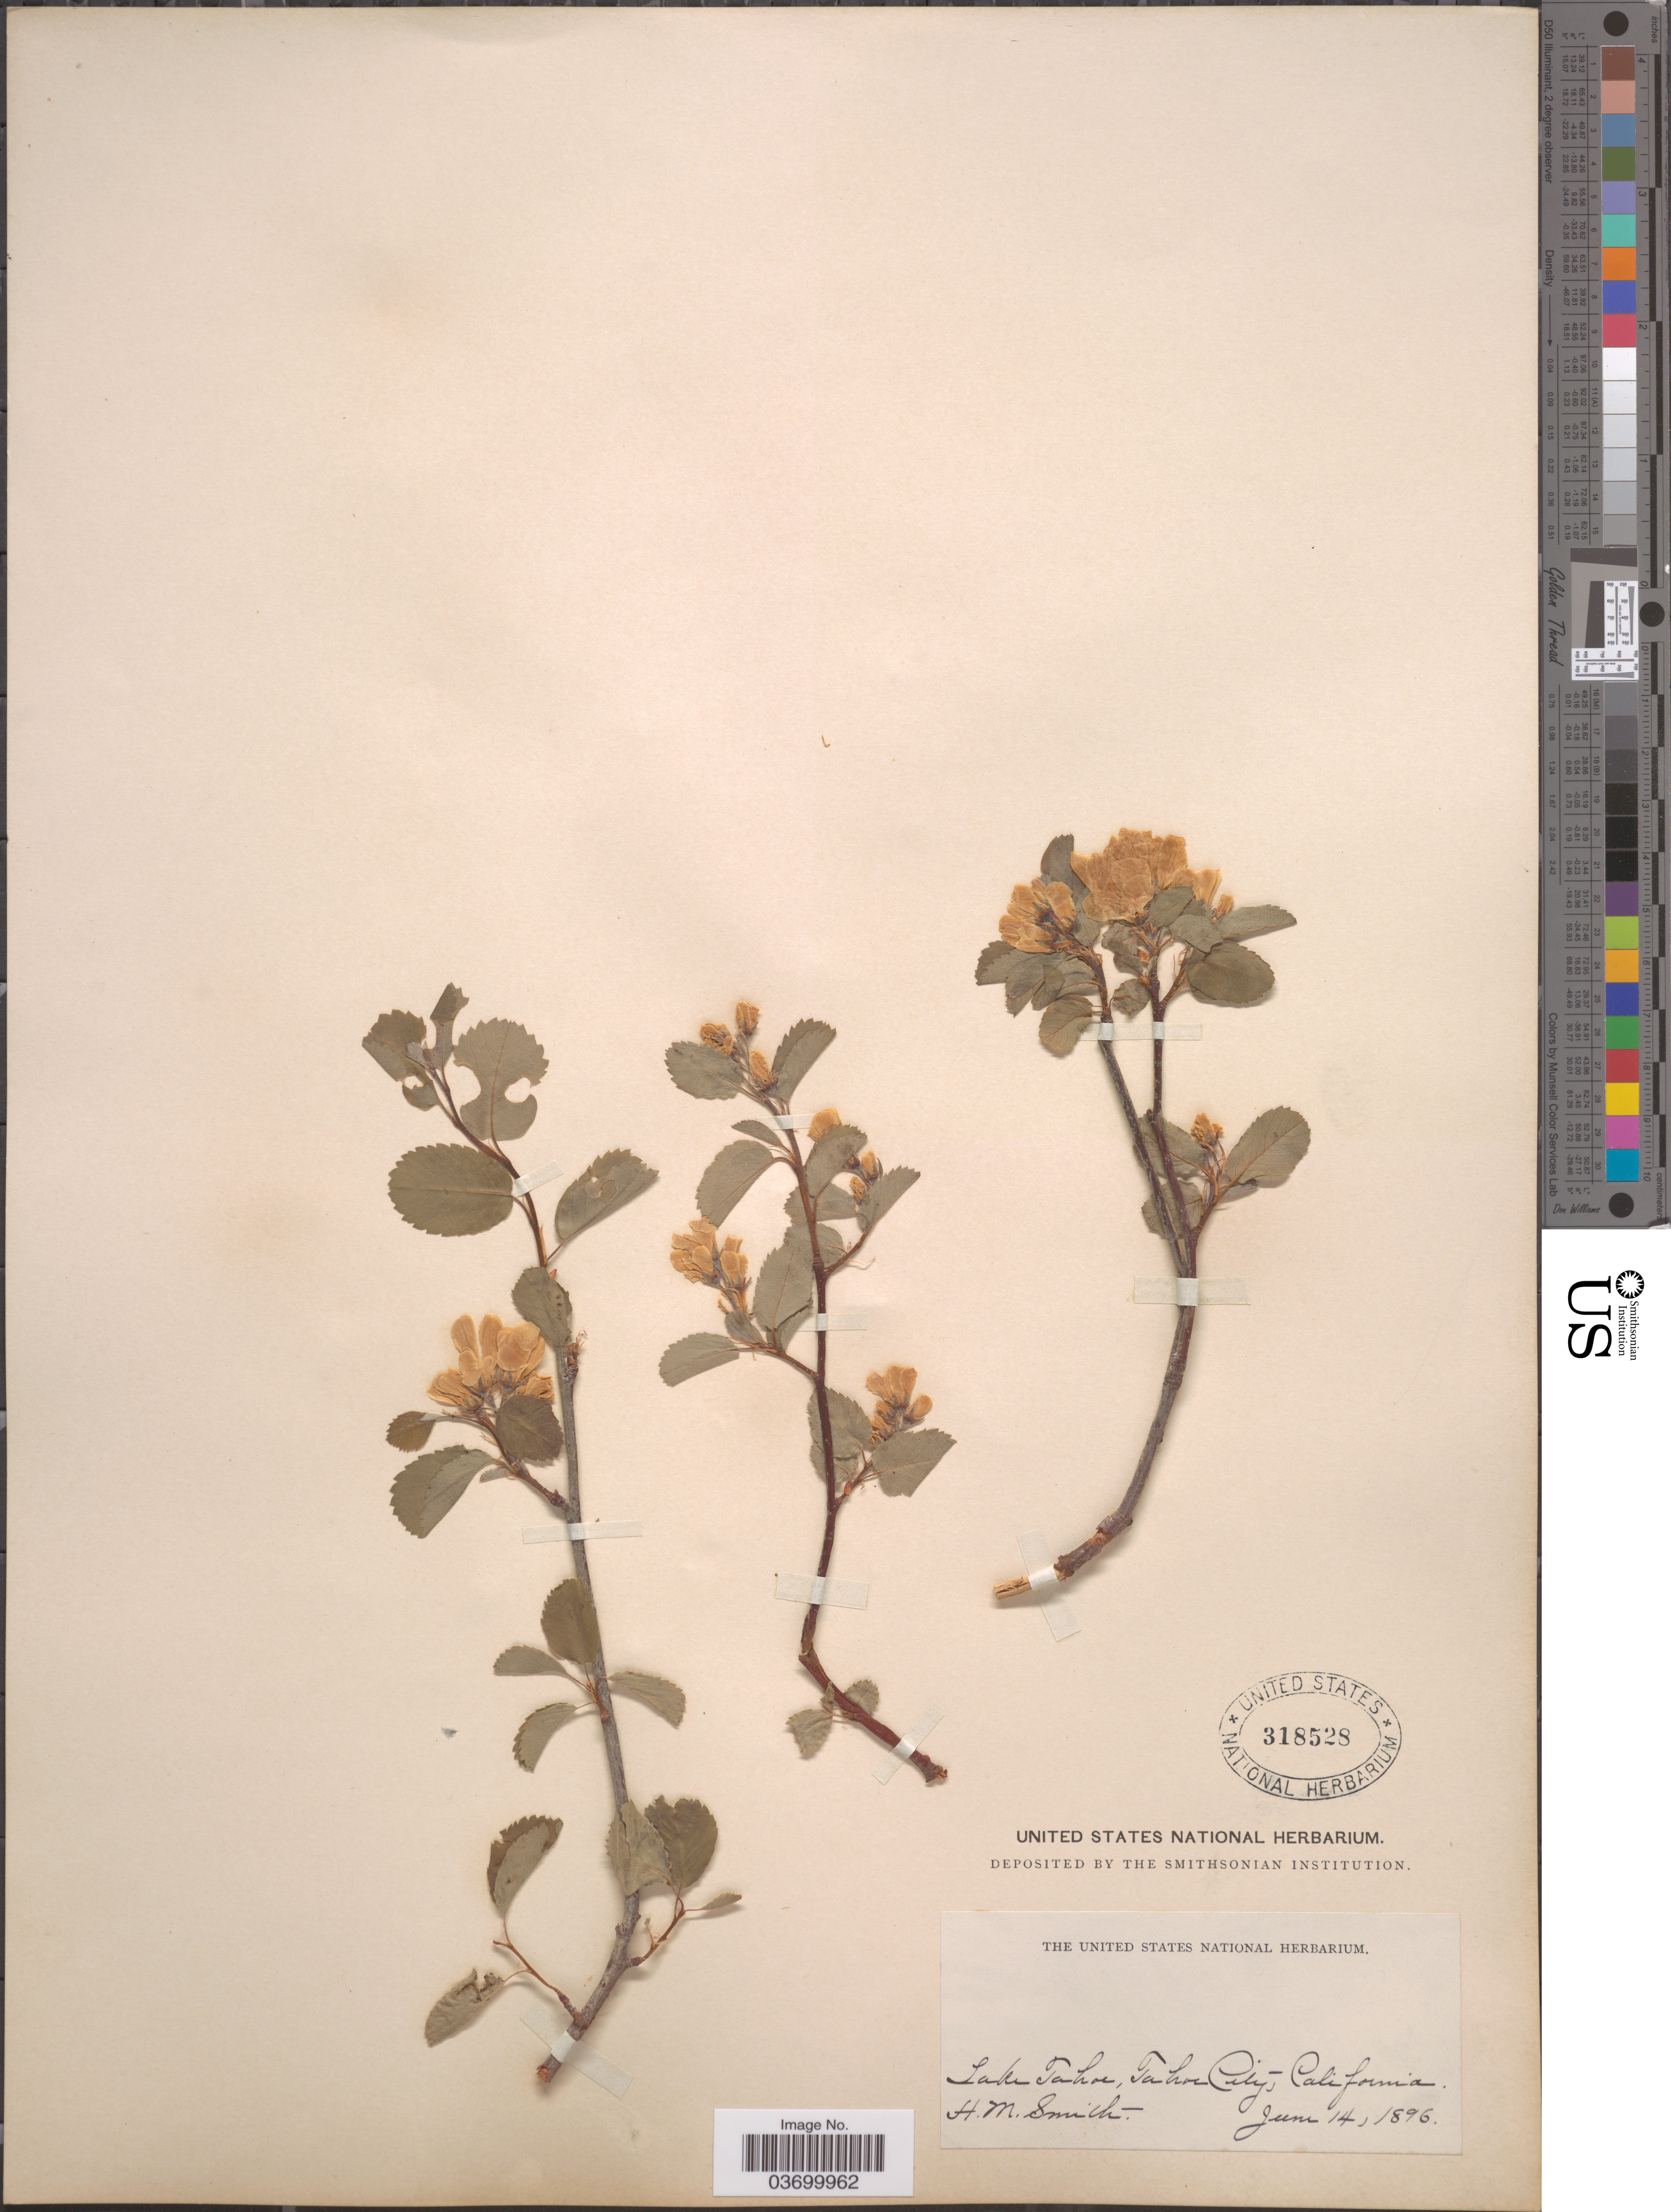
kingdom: Plantae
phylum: Tracheophyta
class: Magnoliopsida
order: Rosales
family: Rosaceae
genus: Amelanchier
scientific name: Amelanchier alnifolia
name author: (Nutt.) Nutt. ex M. Roem.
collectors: H. M. Smith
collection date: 1896-06-14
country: United States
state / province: California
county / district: Placer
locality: Lake Tahoe, Tahoe City.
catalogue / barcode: US 318528